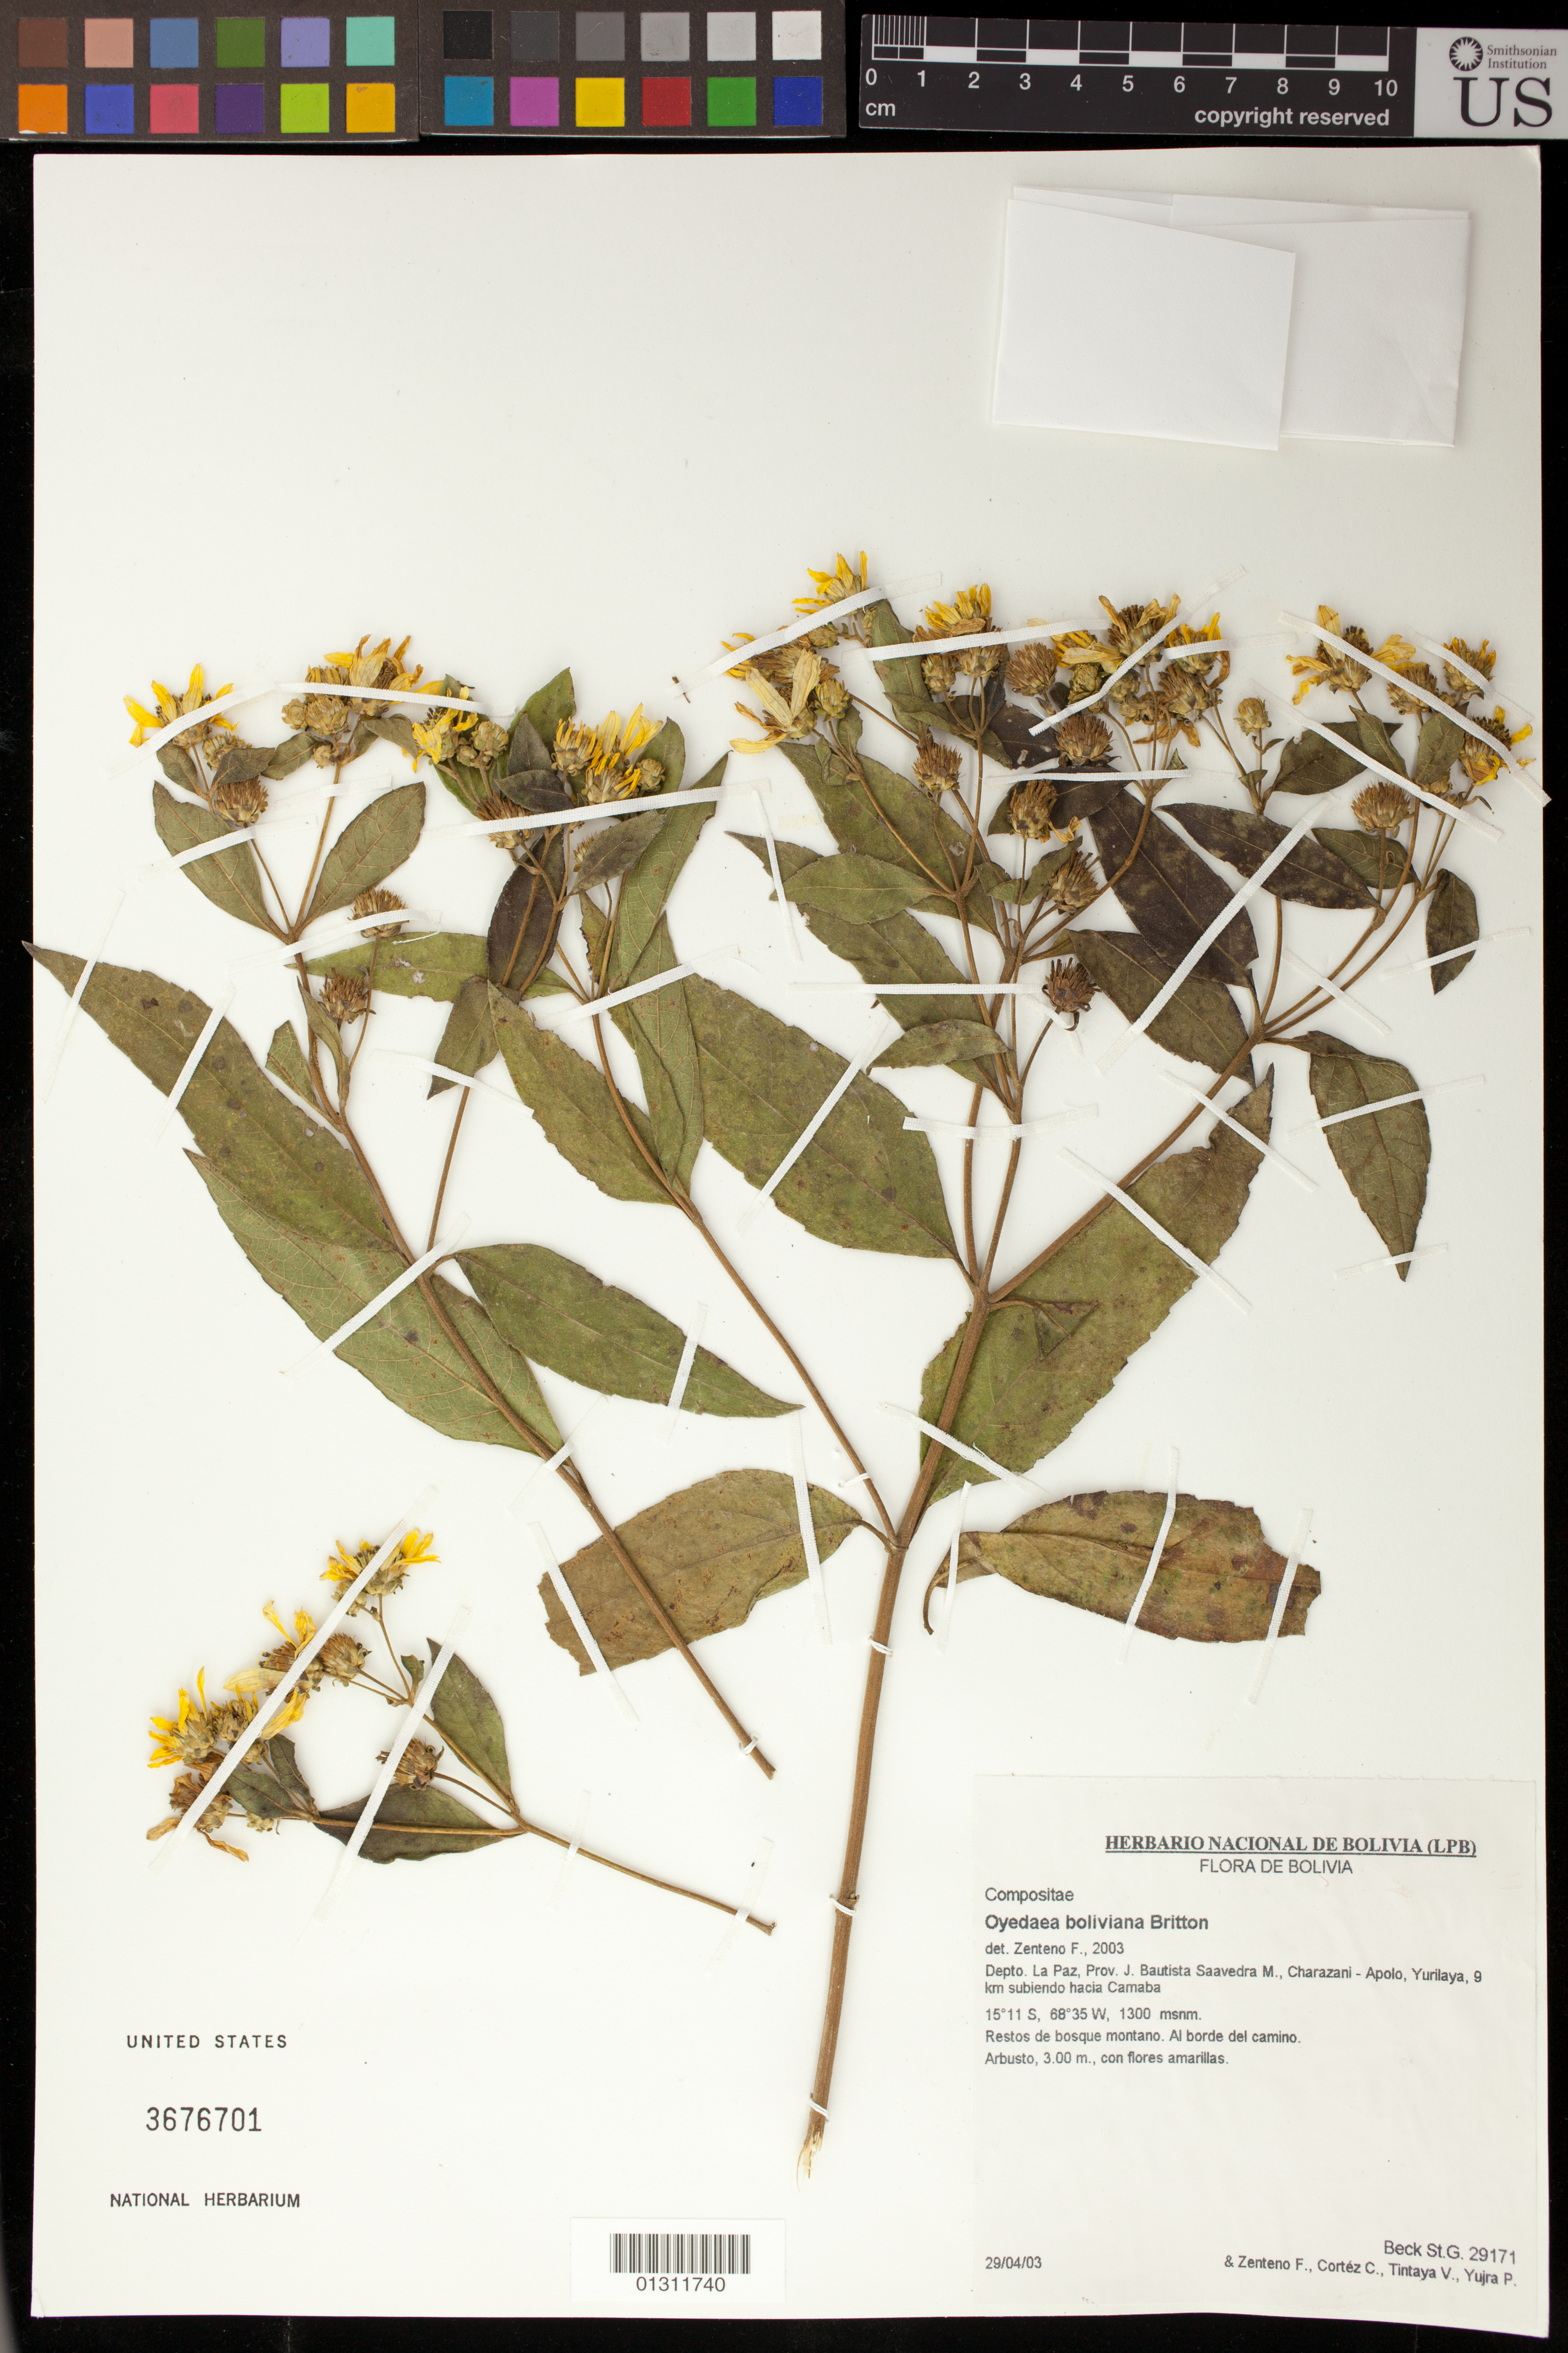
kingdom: Plantae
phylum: Tracheophyta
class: Magnoliopsida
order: Asterales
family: Asteraceae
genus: Oyedaea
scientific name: Oyedaea boliviana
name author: Britton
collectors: S. Beck, F. Zenteno, C. Cortez, V. Tintaya & P. Yujra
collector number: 29171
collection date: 2003-04-29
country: Bolivia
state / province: La Paz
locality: Prov. J. Bautista SaavedraM., Charazani - Apolo, Yurilaya, 9 km subiendo hacia Camaba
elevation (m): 1300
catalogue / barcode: US 3676701